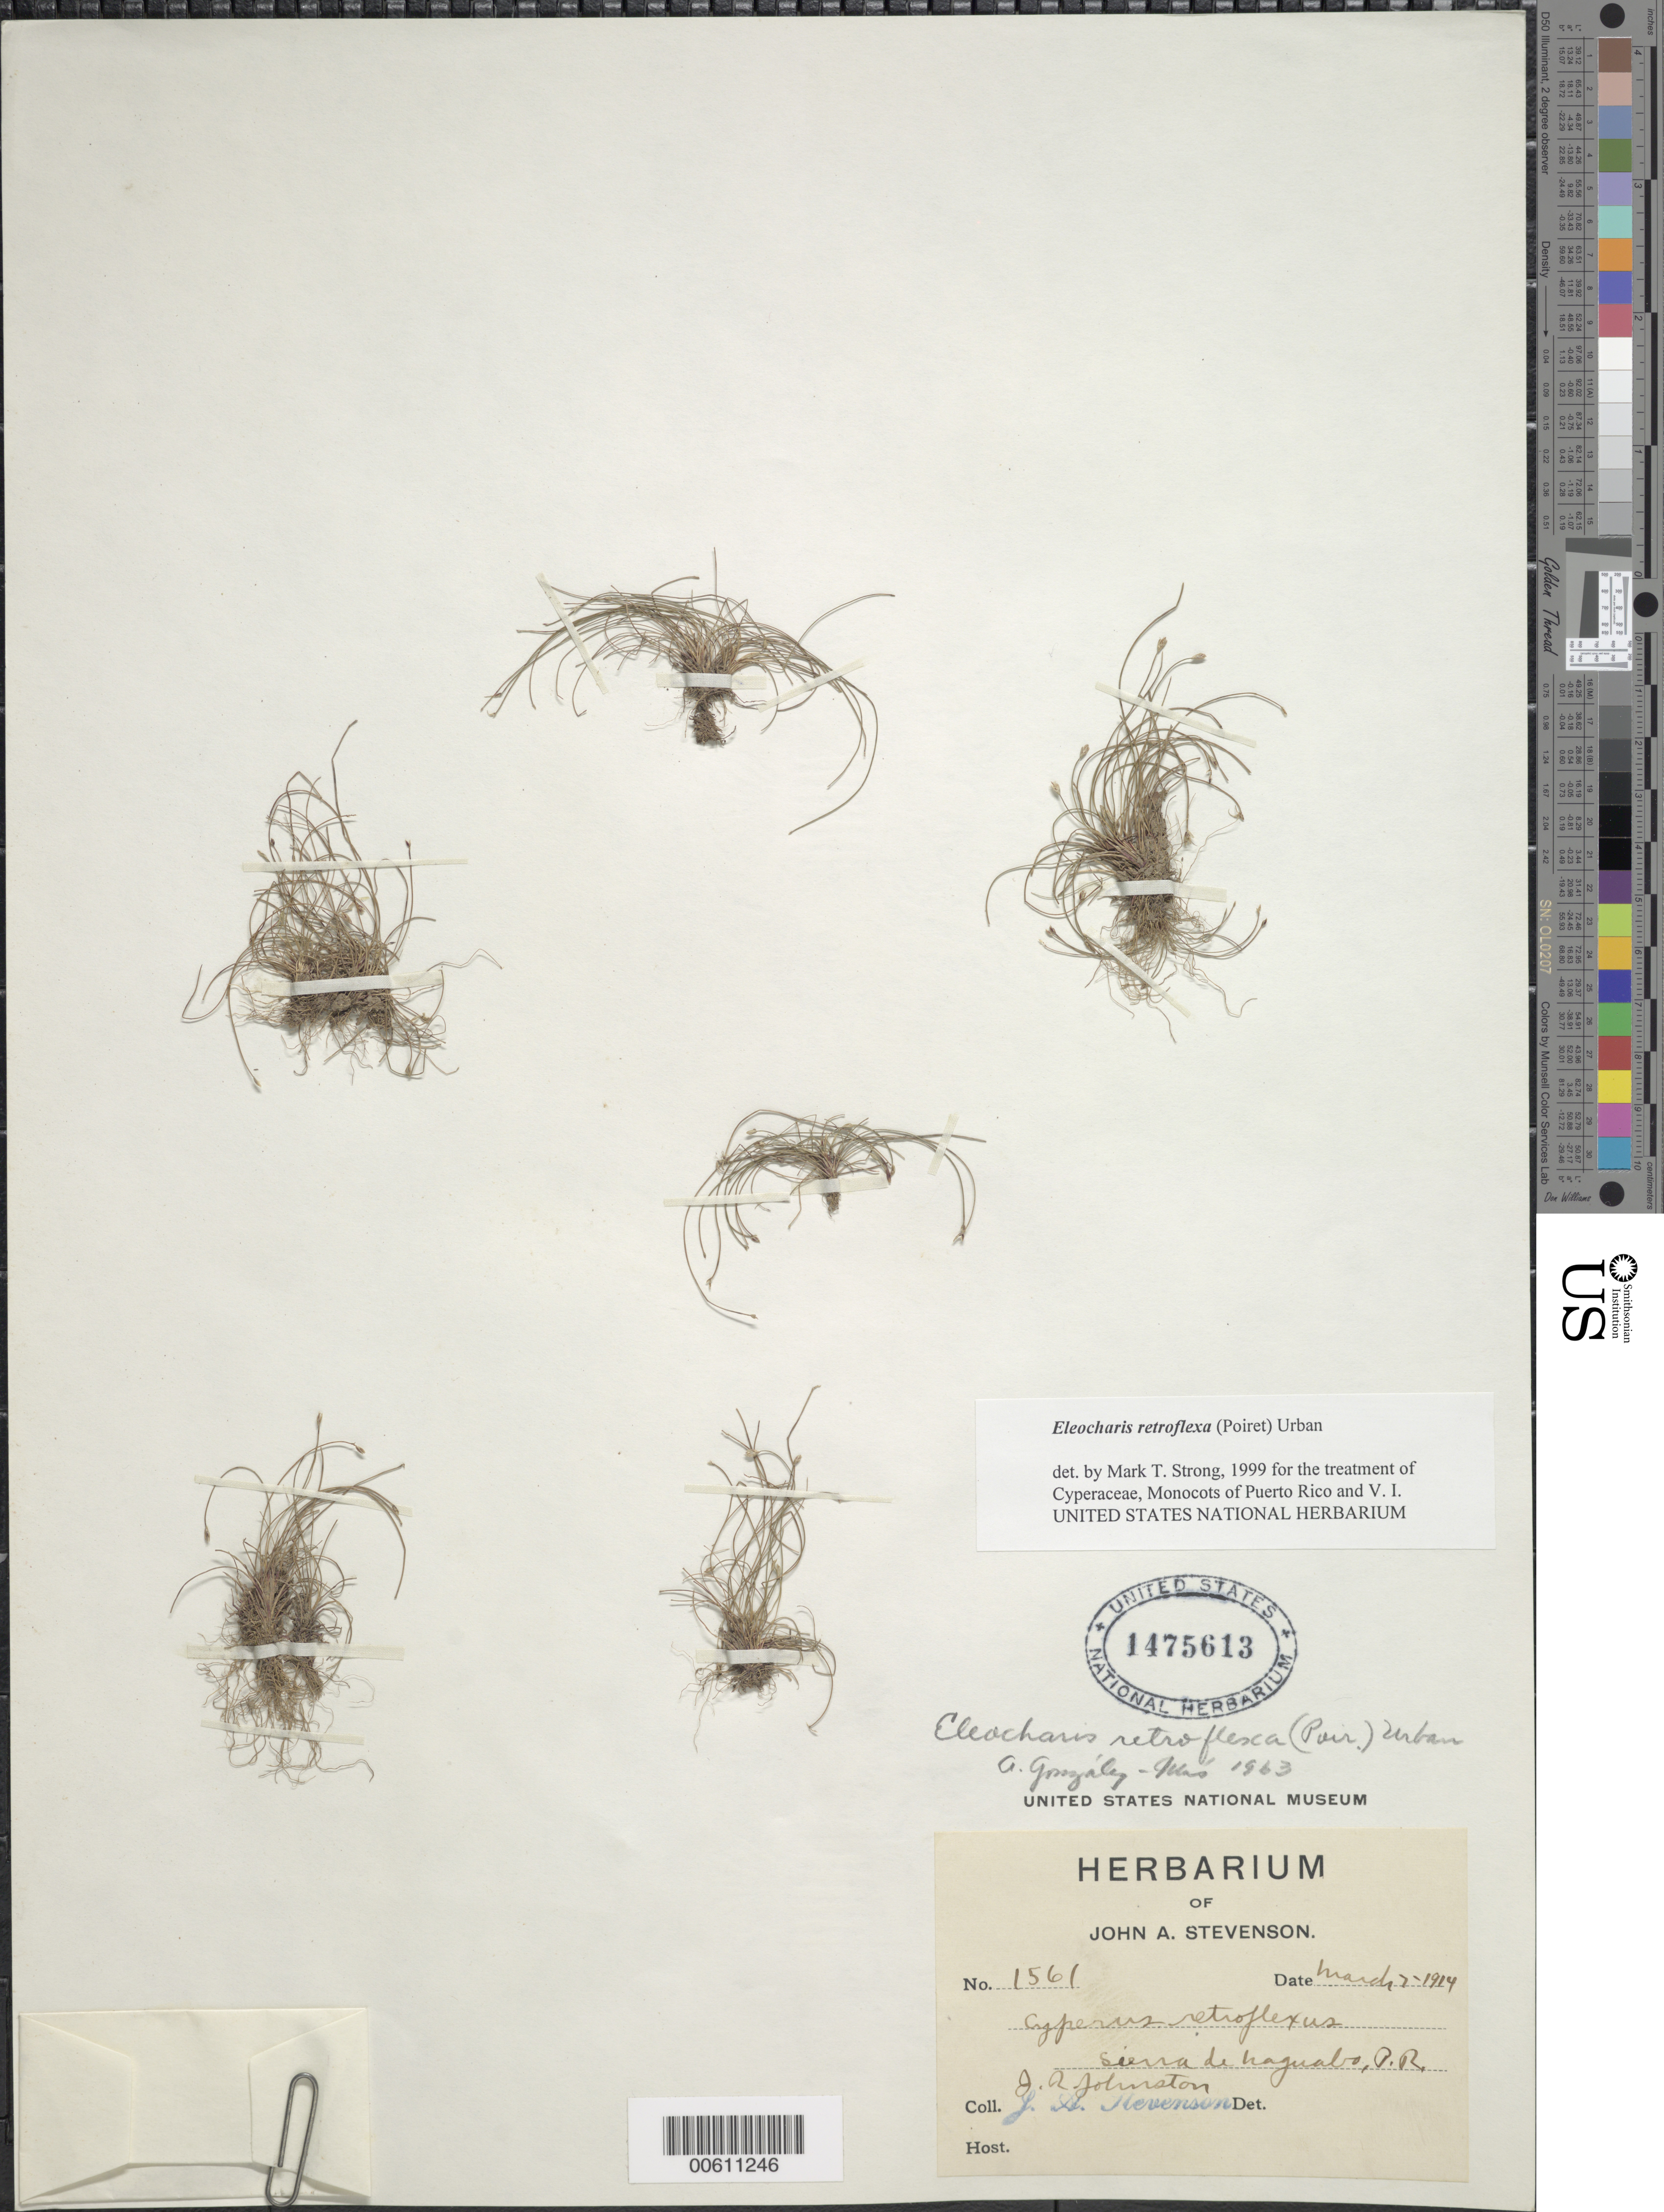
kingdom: Plantae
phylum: Tracheophyta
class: Liliopsida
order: Poales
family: Cyperaceae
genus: Eleocharis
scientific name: Eleocharis retroflexa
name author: (Poir.) Urb.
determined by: Strong, M. T., (US), Smithsonian Institution - National Museum of Natural History (UNITED STATES)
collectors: J. Stevenson & J. Johnston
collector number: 1561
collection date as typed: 07 Mar 1914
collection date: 1914-03-07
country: Puerto Rico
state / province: Naguabo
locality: Sierra de Naguabo.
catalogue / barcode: US 1475613